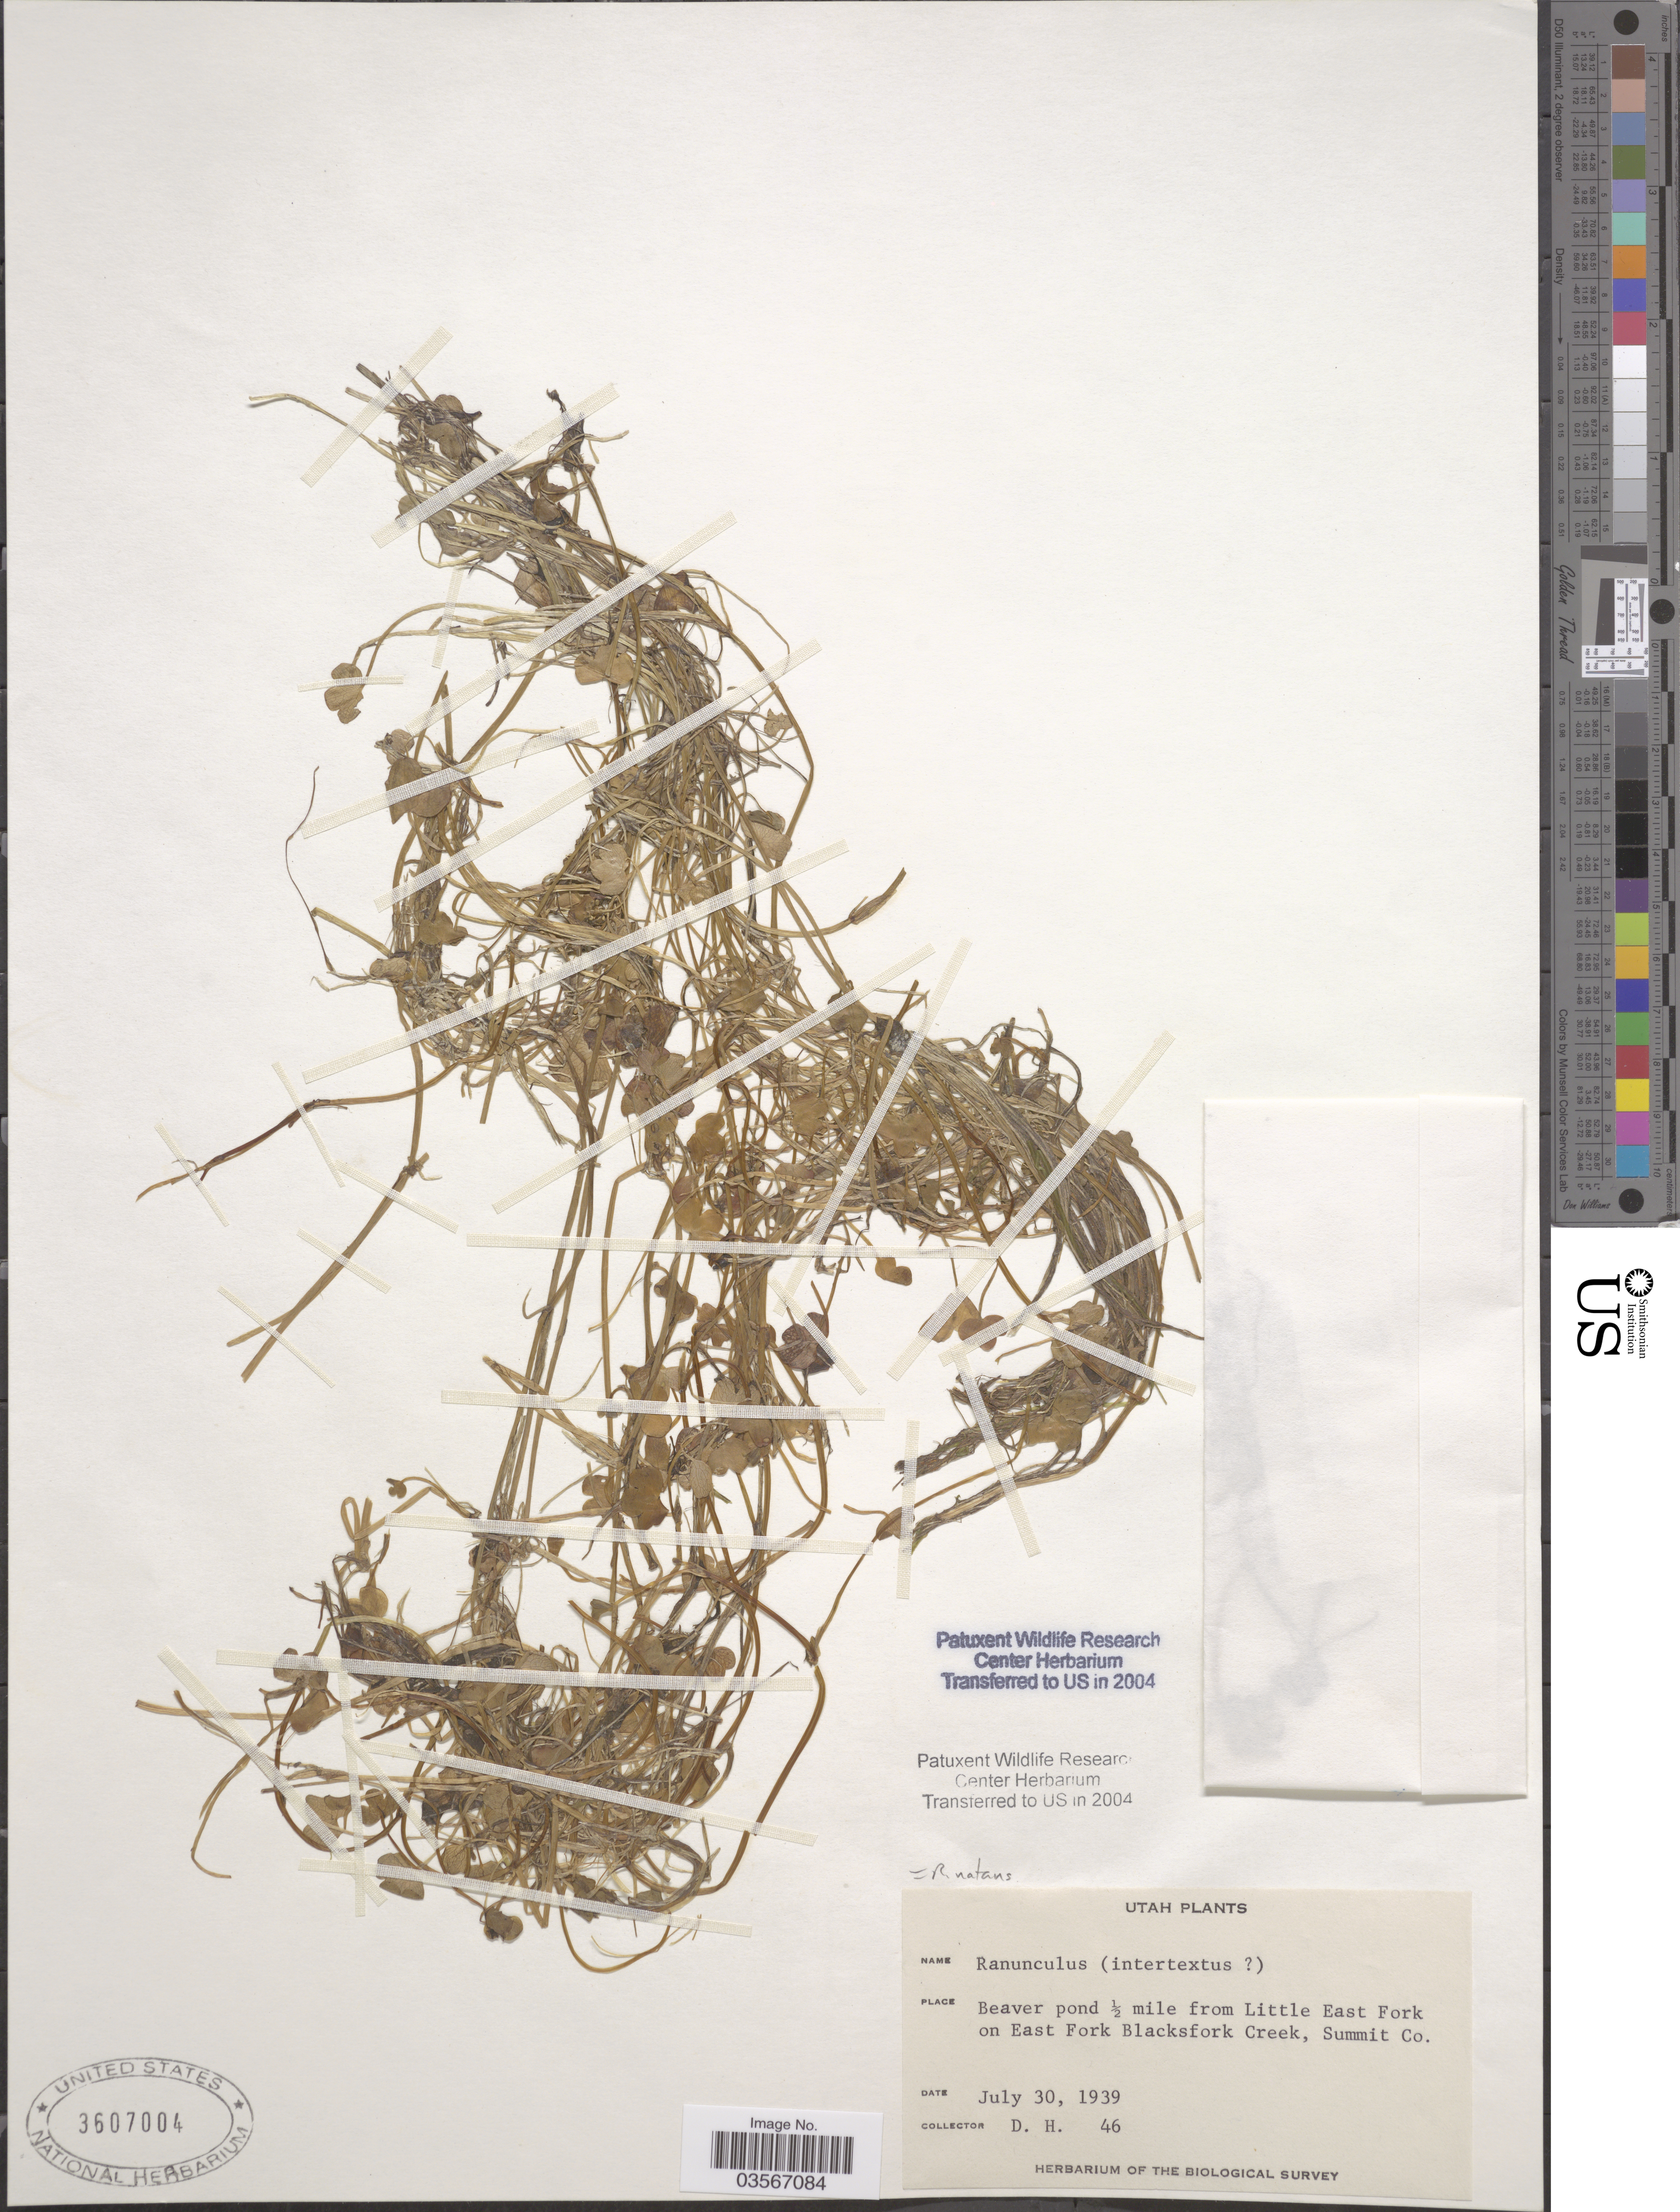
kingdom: Plantae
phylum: Tracheophyta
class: Magnoliopsida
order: Ranunculales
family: Ranunculaceae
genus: Ranunculus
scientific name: Ranunculus hyperboreus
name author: Rottb.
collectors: D. H.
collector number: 46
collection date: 1939-07-30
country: United States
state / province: Utah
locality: Beaver pond ½ mile from Little East Fork on East Fork Blacksfork Creek, Summit Co.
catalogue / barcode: US 3607004